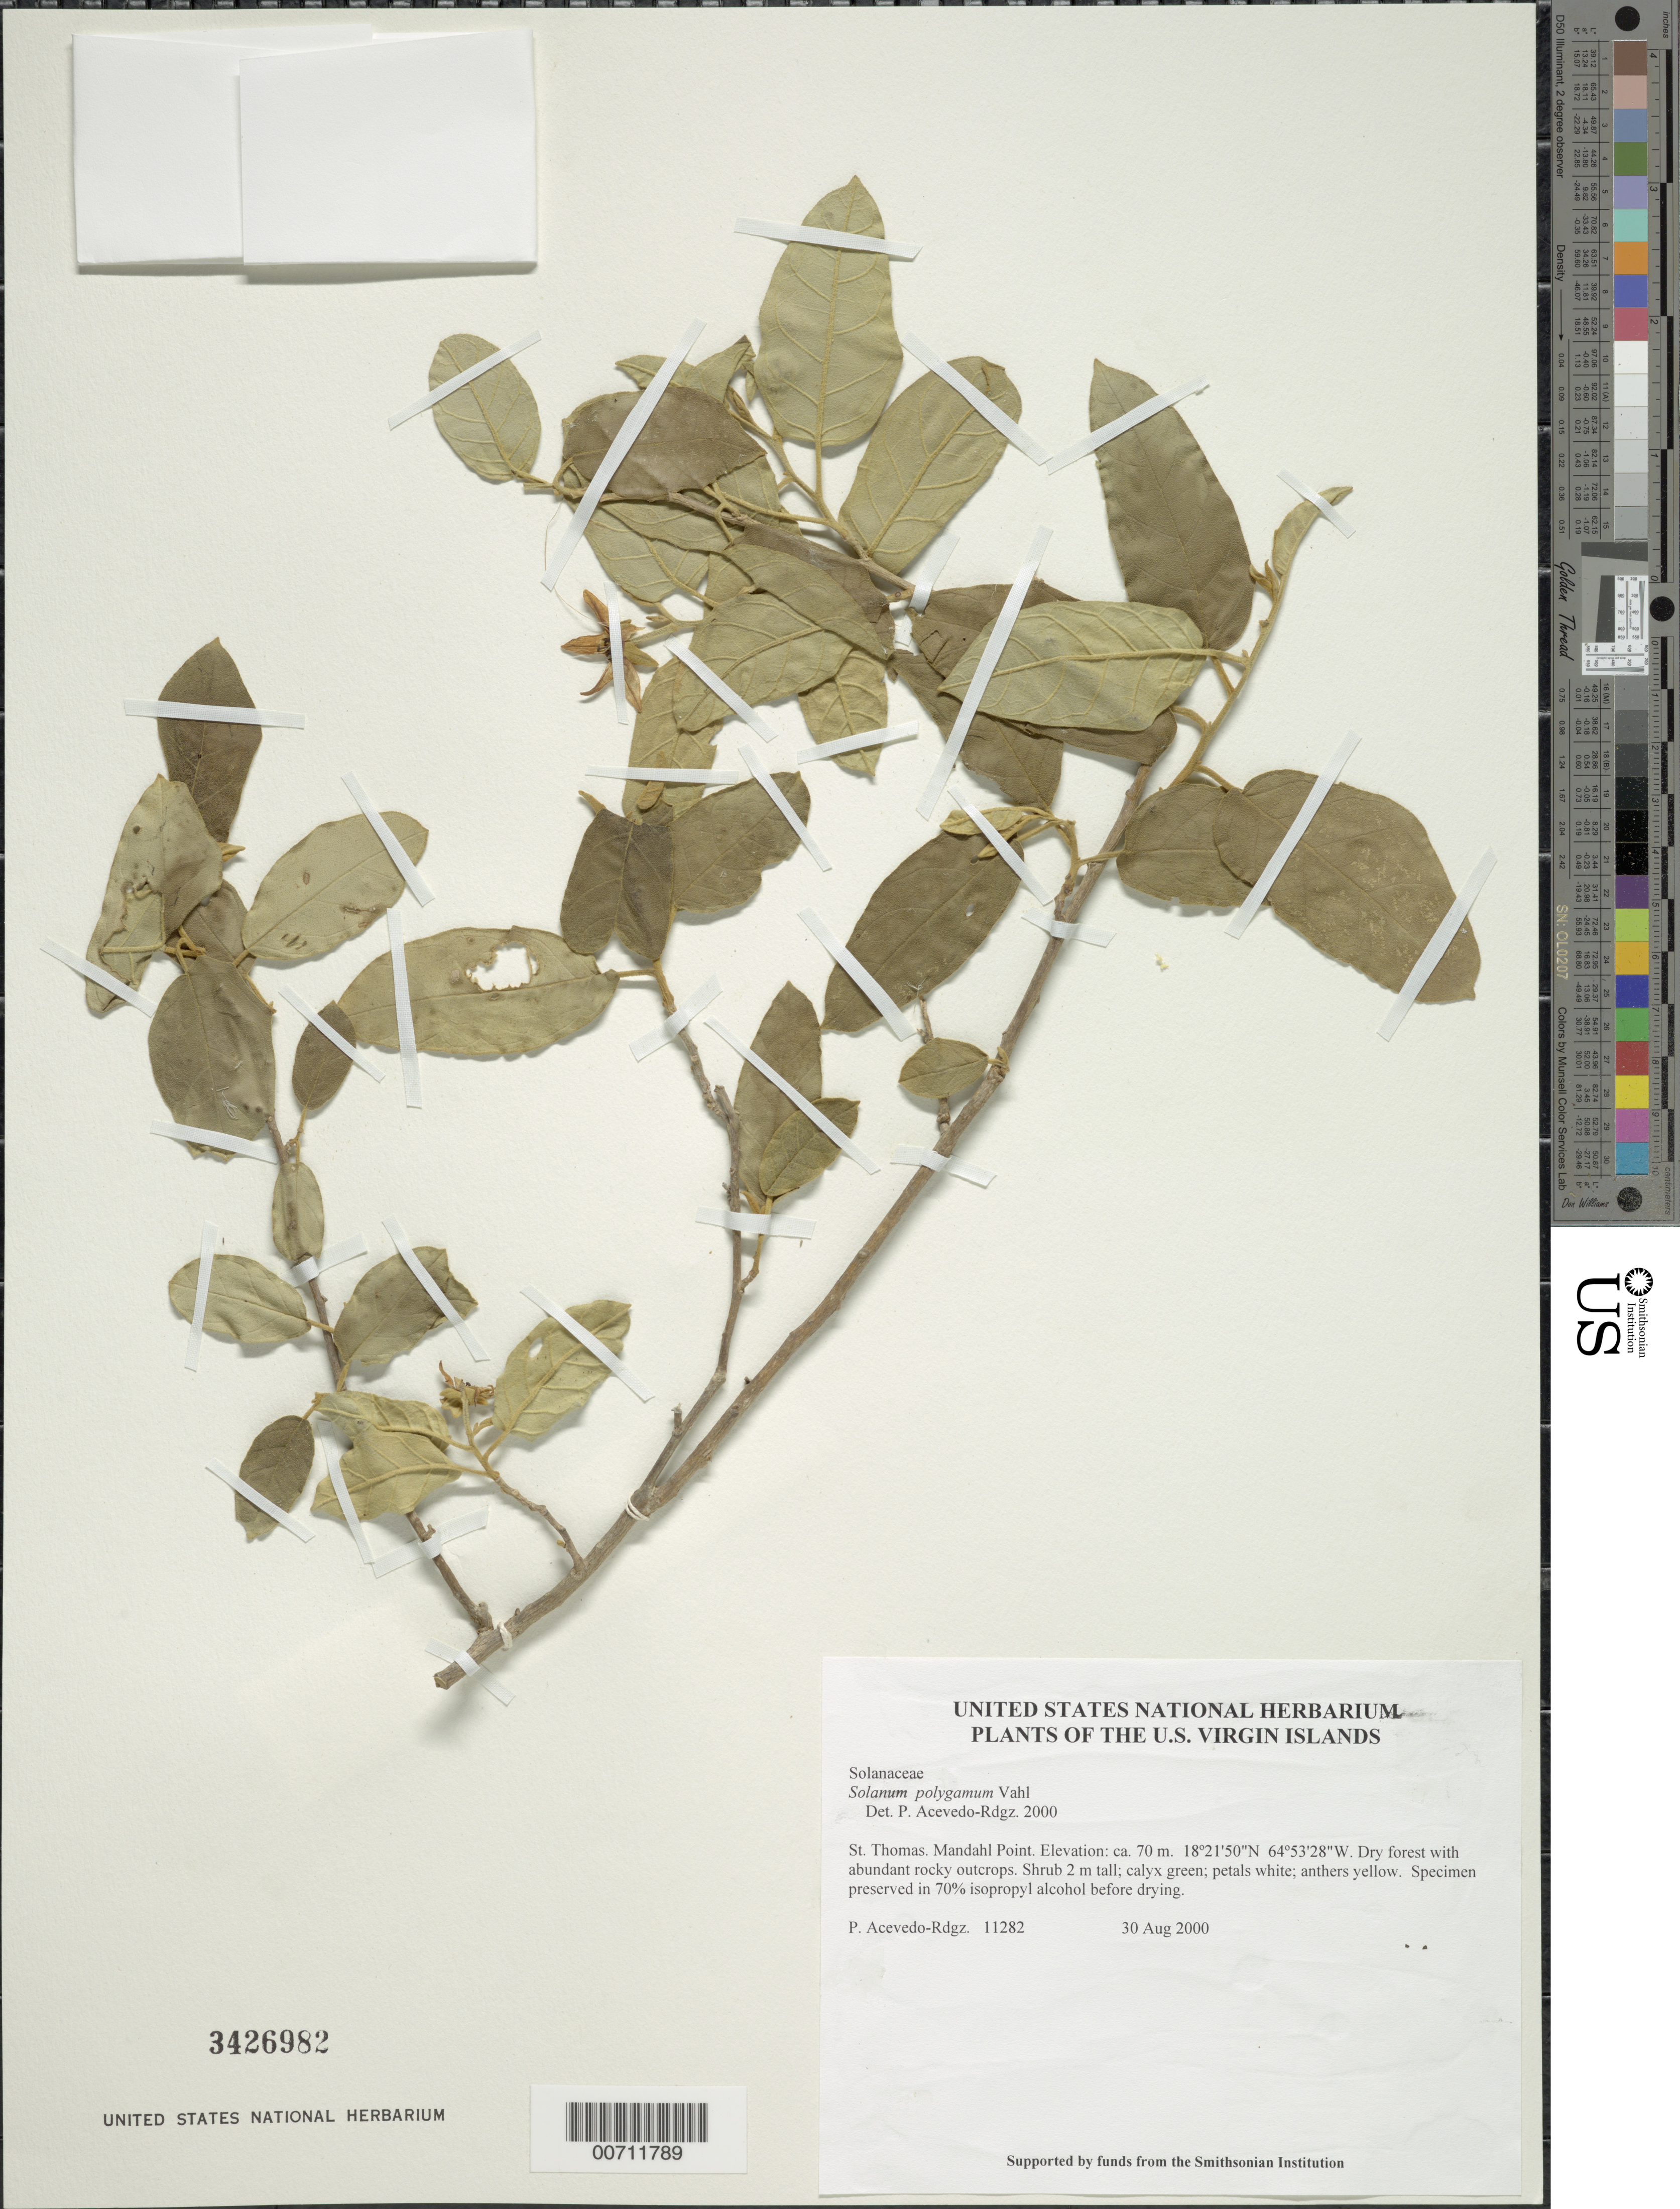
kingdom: Plantae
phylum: Tracheophyta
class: Magnoliopsida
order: Solanales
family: Solanaceae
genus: Solanum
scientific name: Solanum polygamum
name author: Vahl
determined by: Acevedo-Rodríguez, P., (BOT), Smithsonian Institution - National Museum of Natural History (UNITED STATES)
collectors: P. Acevedo-Rodr.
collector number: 11282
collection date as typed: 30 Aug 2000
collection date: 2000-08-30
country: U.S. Virgin Islands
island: St. Thomas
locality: Mandahl Point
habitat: Dry forest with abundant rocky outcrops.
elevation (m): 70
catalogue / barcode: US 3426982